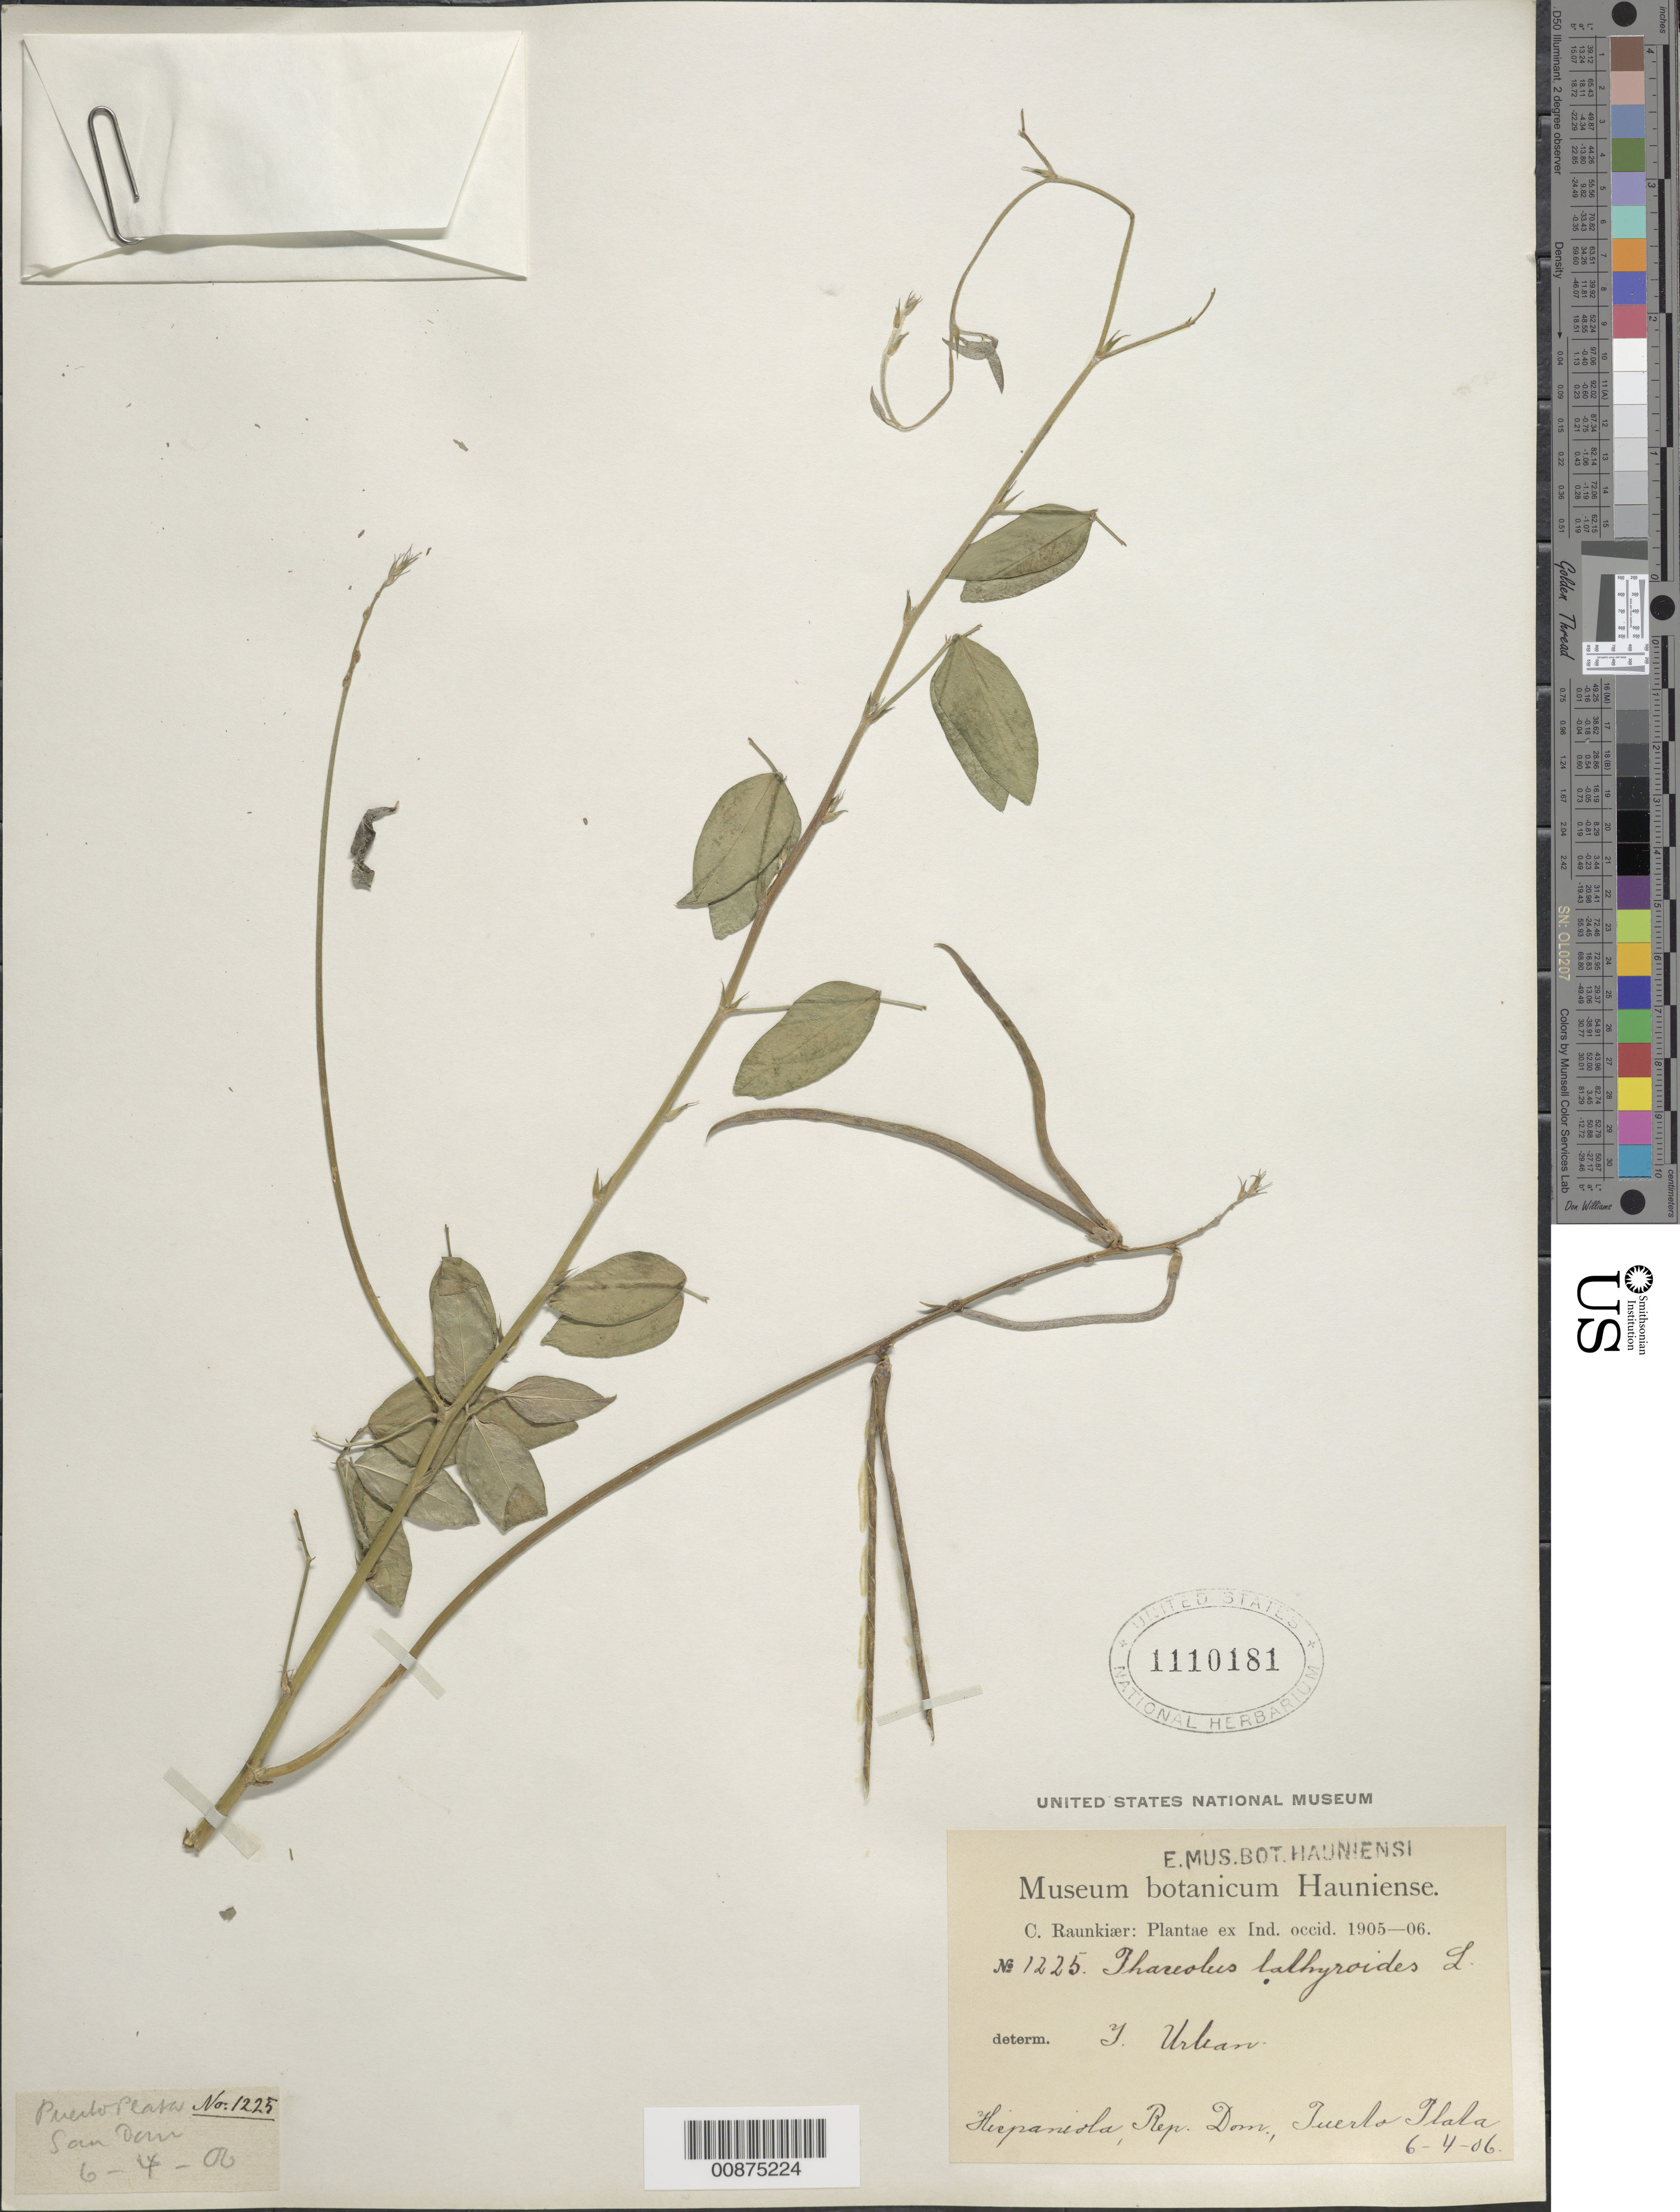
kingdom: Plantae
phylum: Tracheophyta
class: Magnoliopsida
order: Fabales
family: Fabaceae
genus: Macroptilium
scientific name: Macroptilium lathyroides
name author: (L.) Urb.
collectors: C. C. Raunkiaer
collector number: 1225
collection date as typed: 06 Apr 1906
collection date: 1906-04-06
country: Dominican Republic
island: Hispaniola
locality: Puerto Plata.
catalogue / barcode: US 1110181